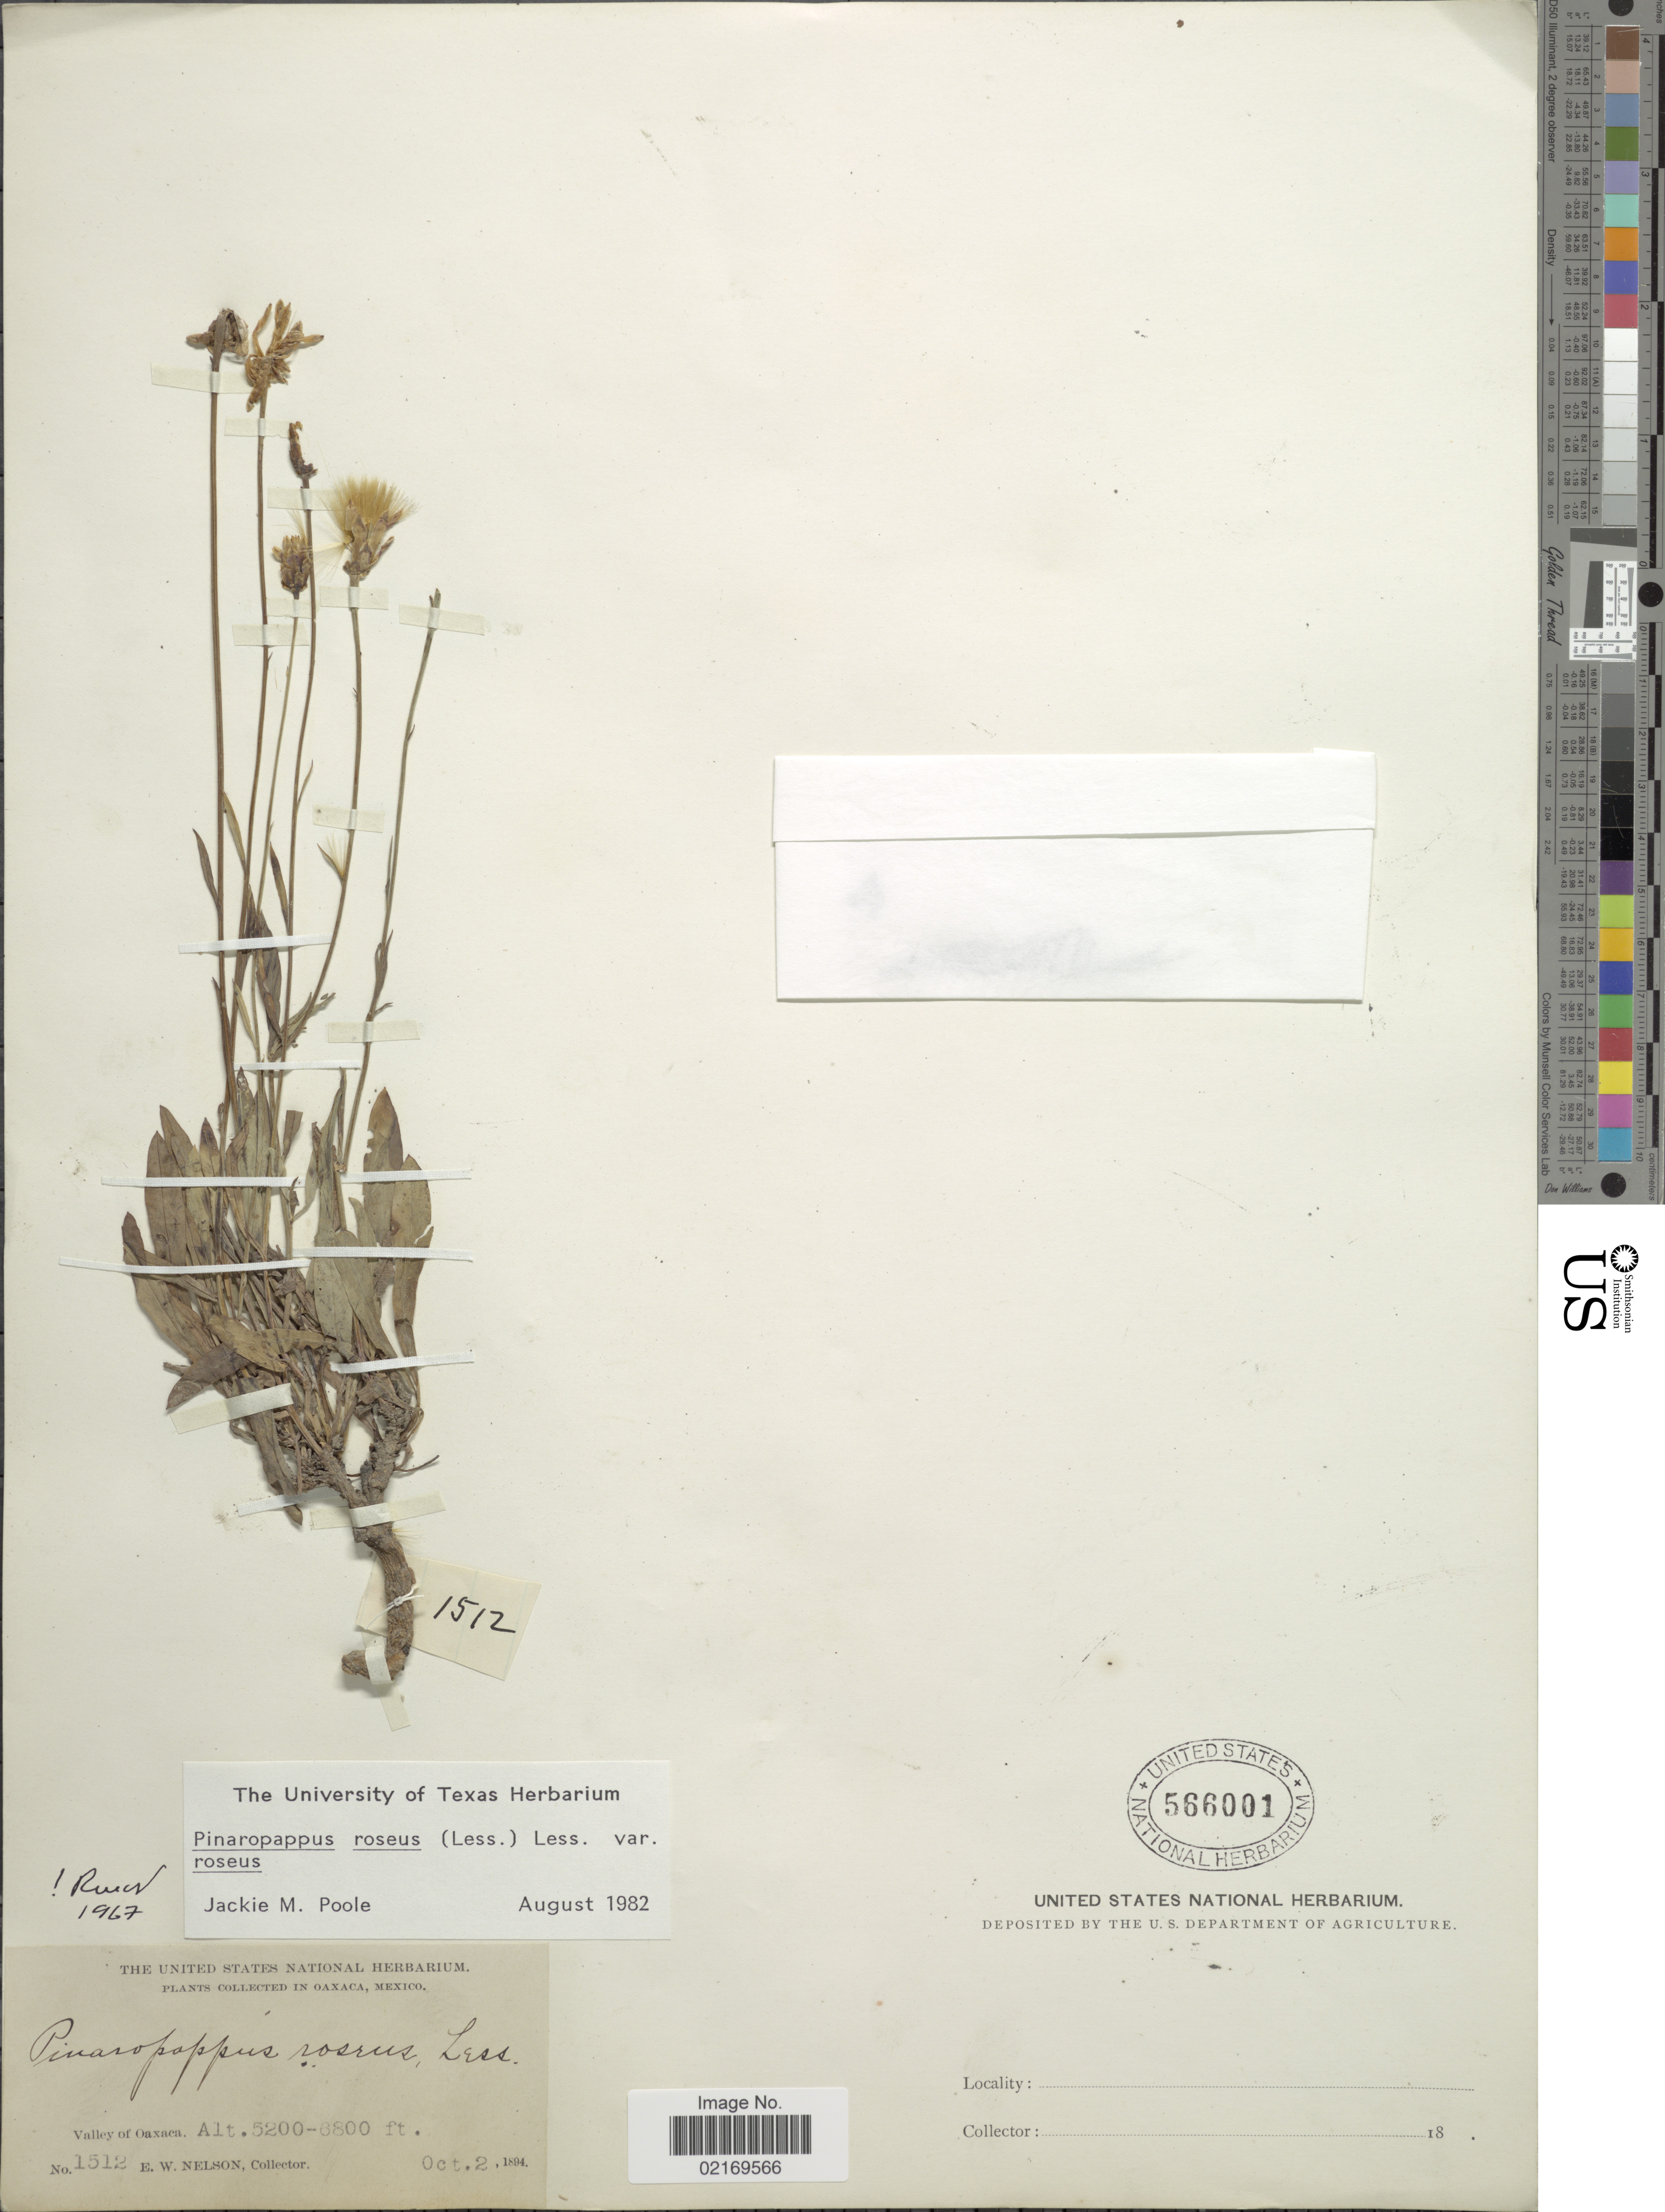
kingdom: Plantae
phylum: Tracheophyta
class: Magnoliopsida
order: Asterales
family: Asteraceae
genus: Pinaropappus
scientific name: Pinaropappus roseus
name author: Less.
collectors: E. W. Nelson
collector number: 1512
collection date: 1894-10-02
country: Mexico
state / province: Oaxaca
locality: Valley of Oaxaca.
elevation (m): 1585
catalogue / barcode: US 566001